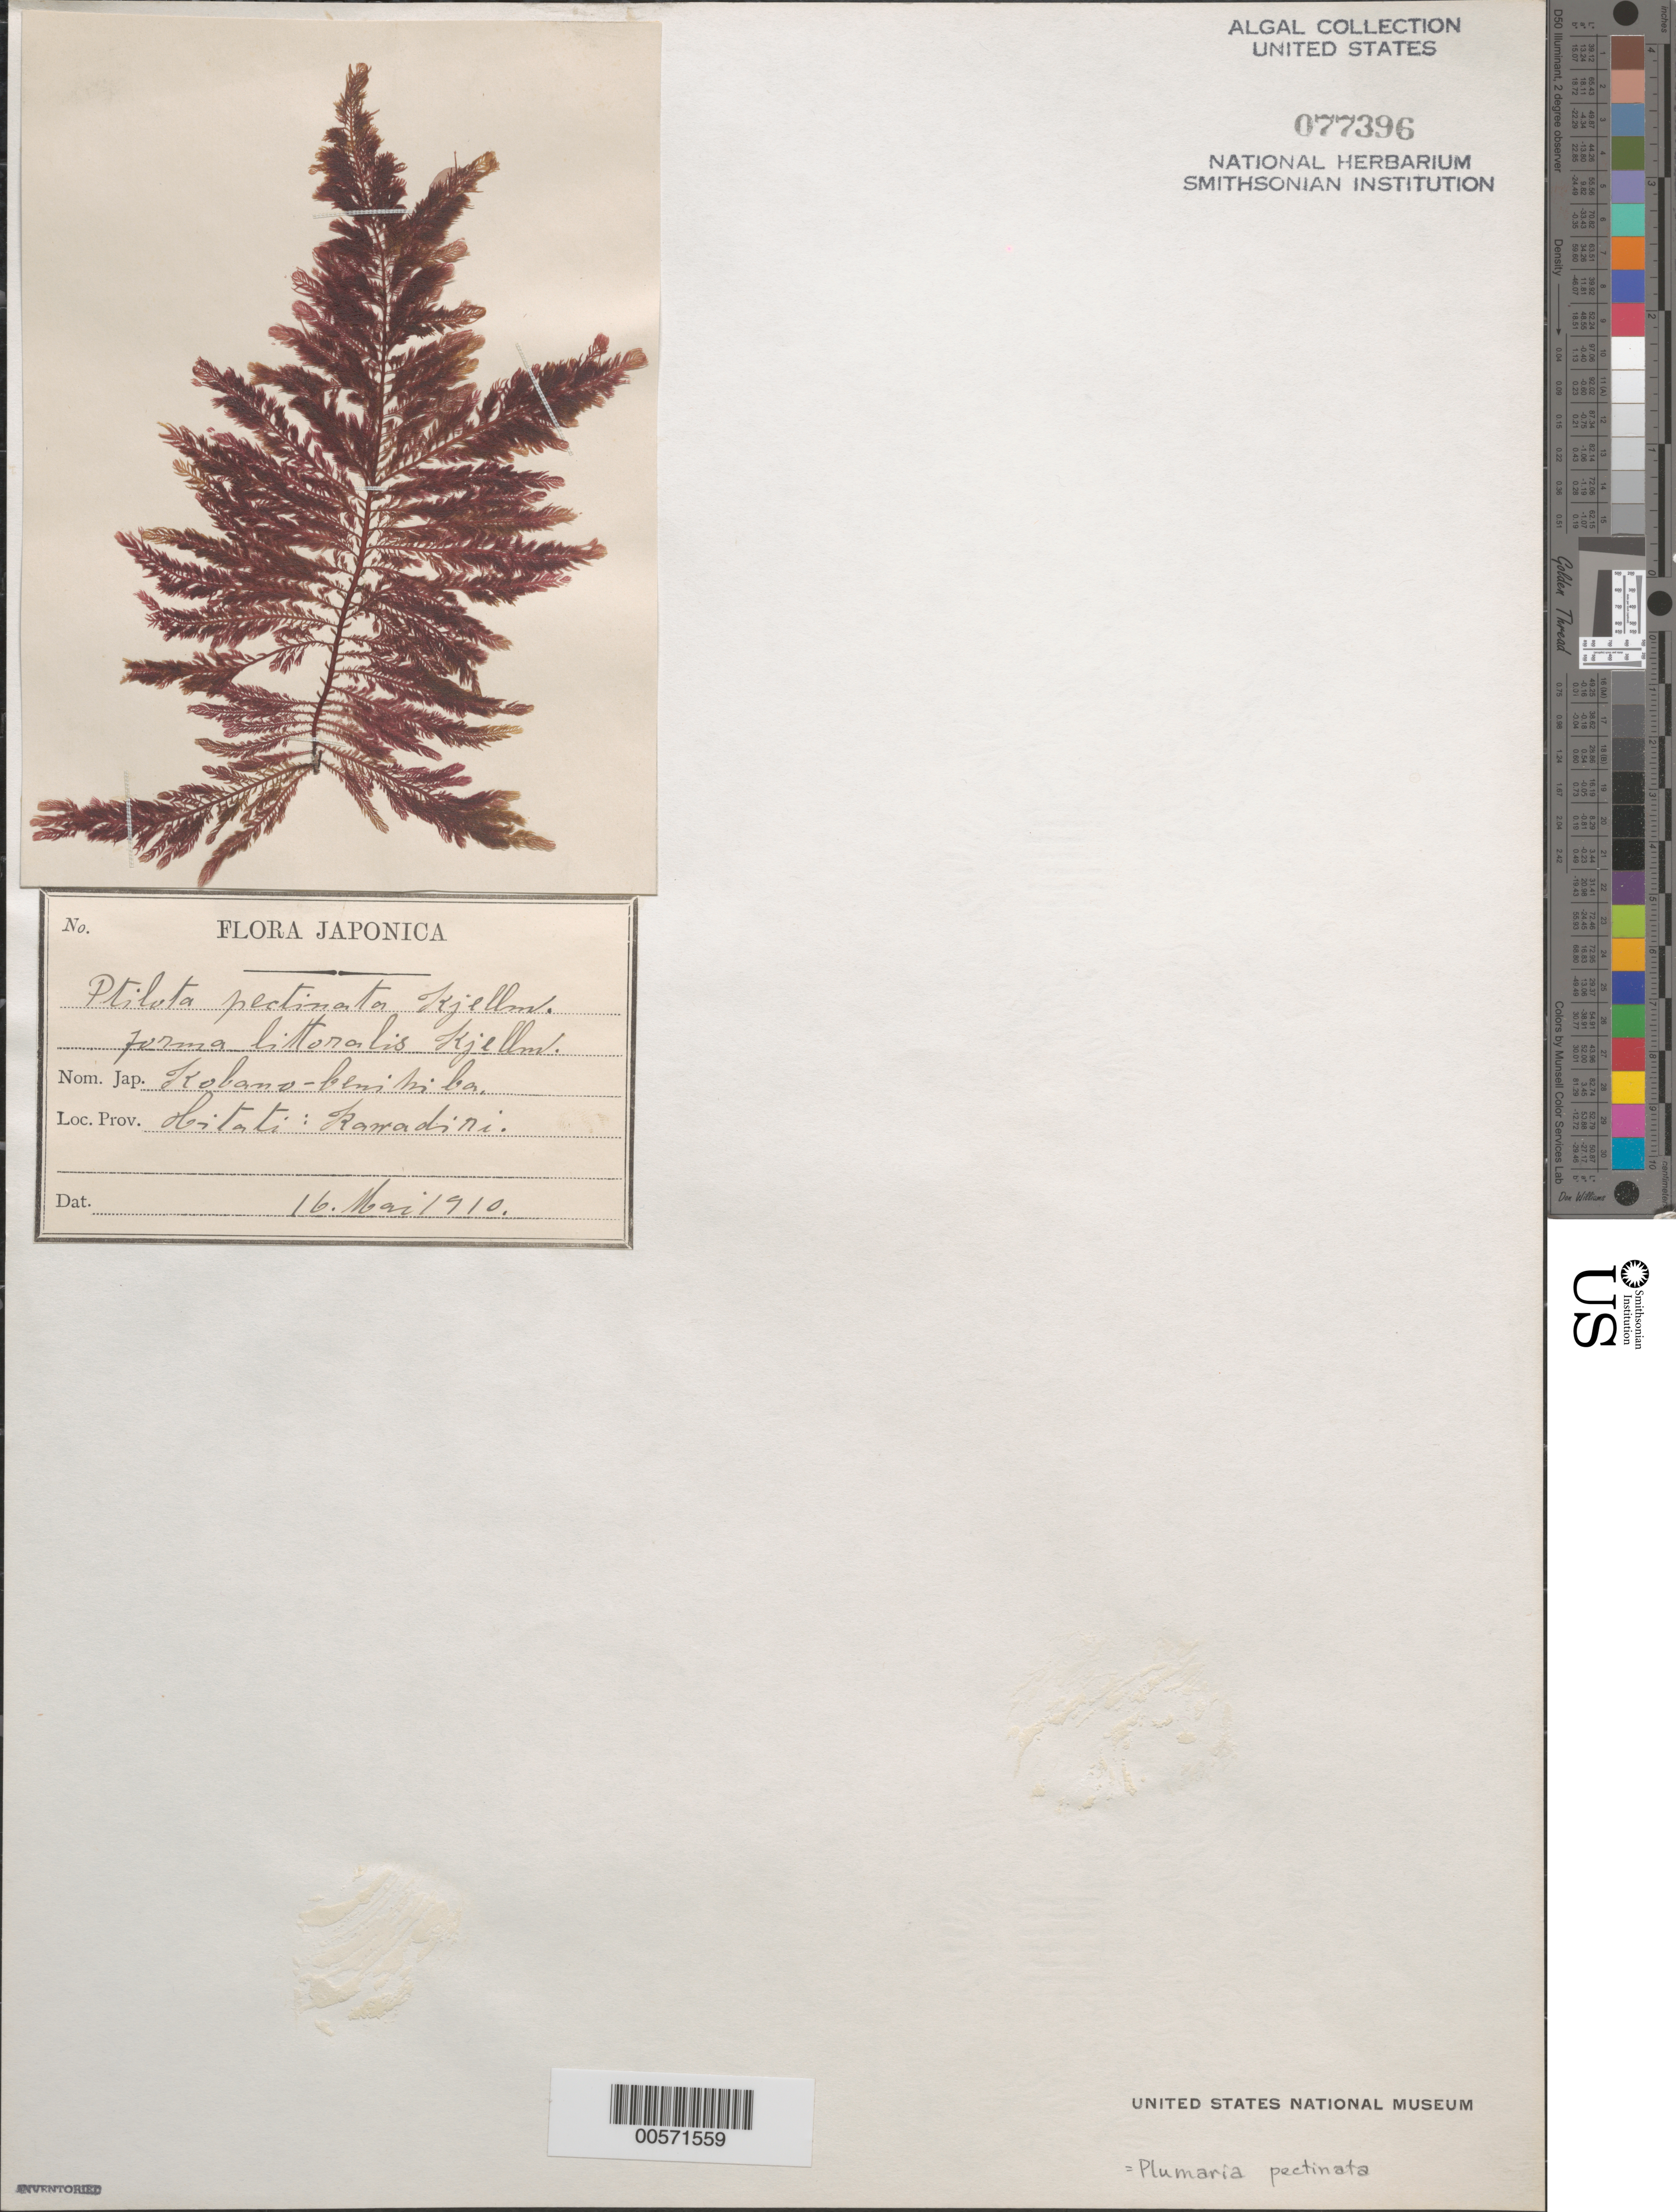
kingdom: Plantae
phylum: Rhodophyta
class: Florideophyceae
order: Ceramiales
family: Wrangeliaceae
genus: Plumaria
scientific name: Plumaria pectinata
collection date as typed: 16 May 1910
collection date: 1910-05-16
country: Japan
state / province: Ibaraki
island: Honshu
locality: Kawajiri (Kawadiri)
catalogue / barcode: US 77396